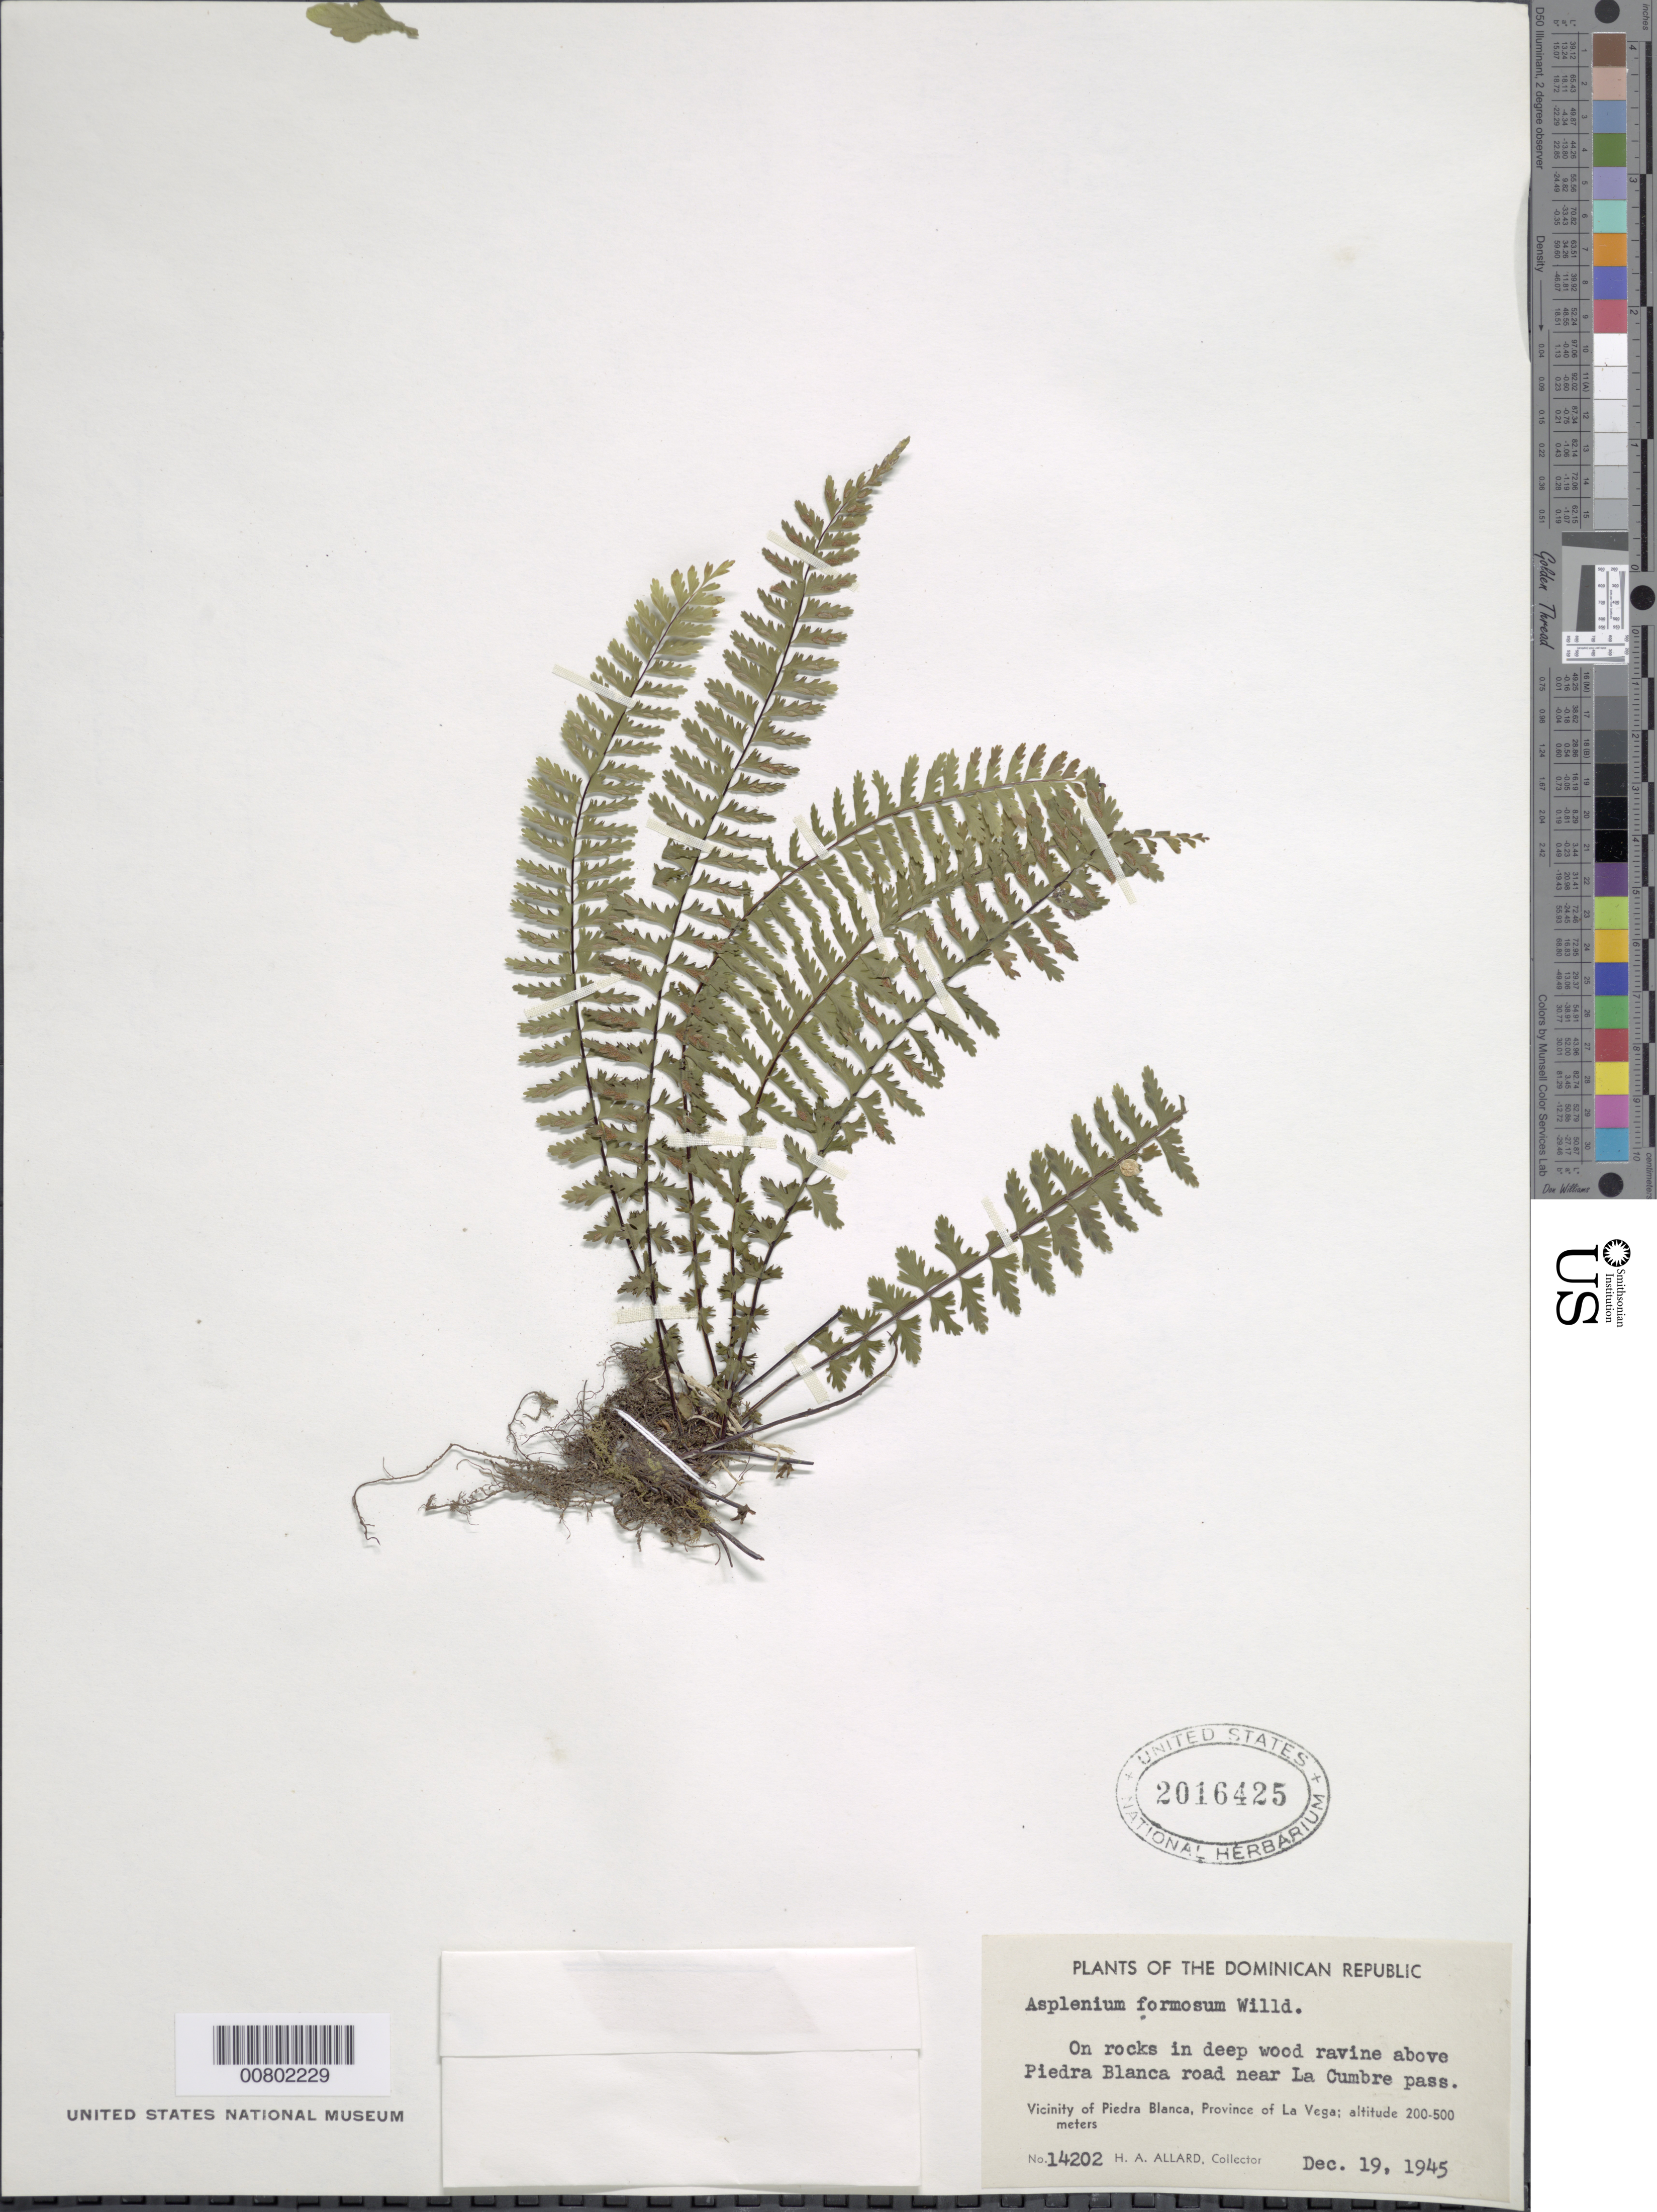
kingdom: Plantae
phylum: Tracheophyta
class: Polypodiopsida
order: Polypodiales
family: Aspleniaceae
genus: Asplenium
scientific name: Asplenium formosum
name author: Willd.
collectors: H. A. Allard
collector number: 14202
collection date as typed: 19 Dec 1945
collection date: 1945-12-19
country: Dominican Republic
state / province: La Vega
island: Hispaniola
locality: Piedra Blanca road near La Cumbre pass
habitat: On rocks in deep wood ravine above road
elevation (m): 200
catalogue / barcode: US 2016425